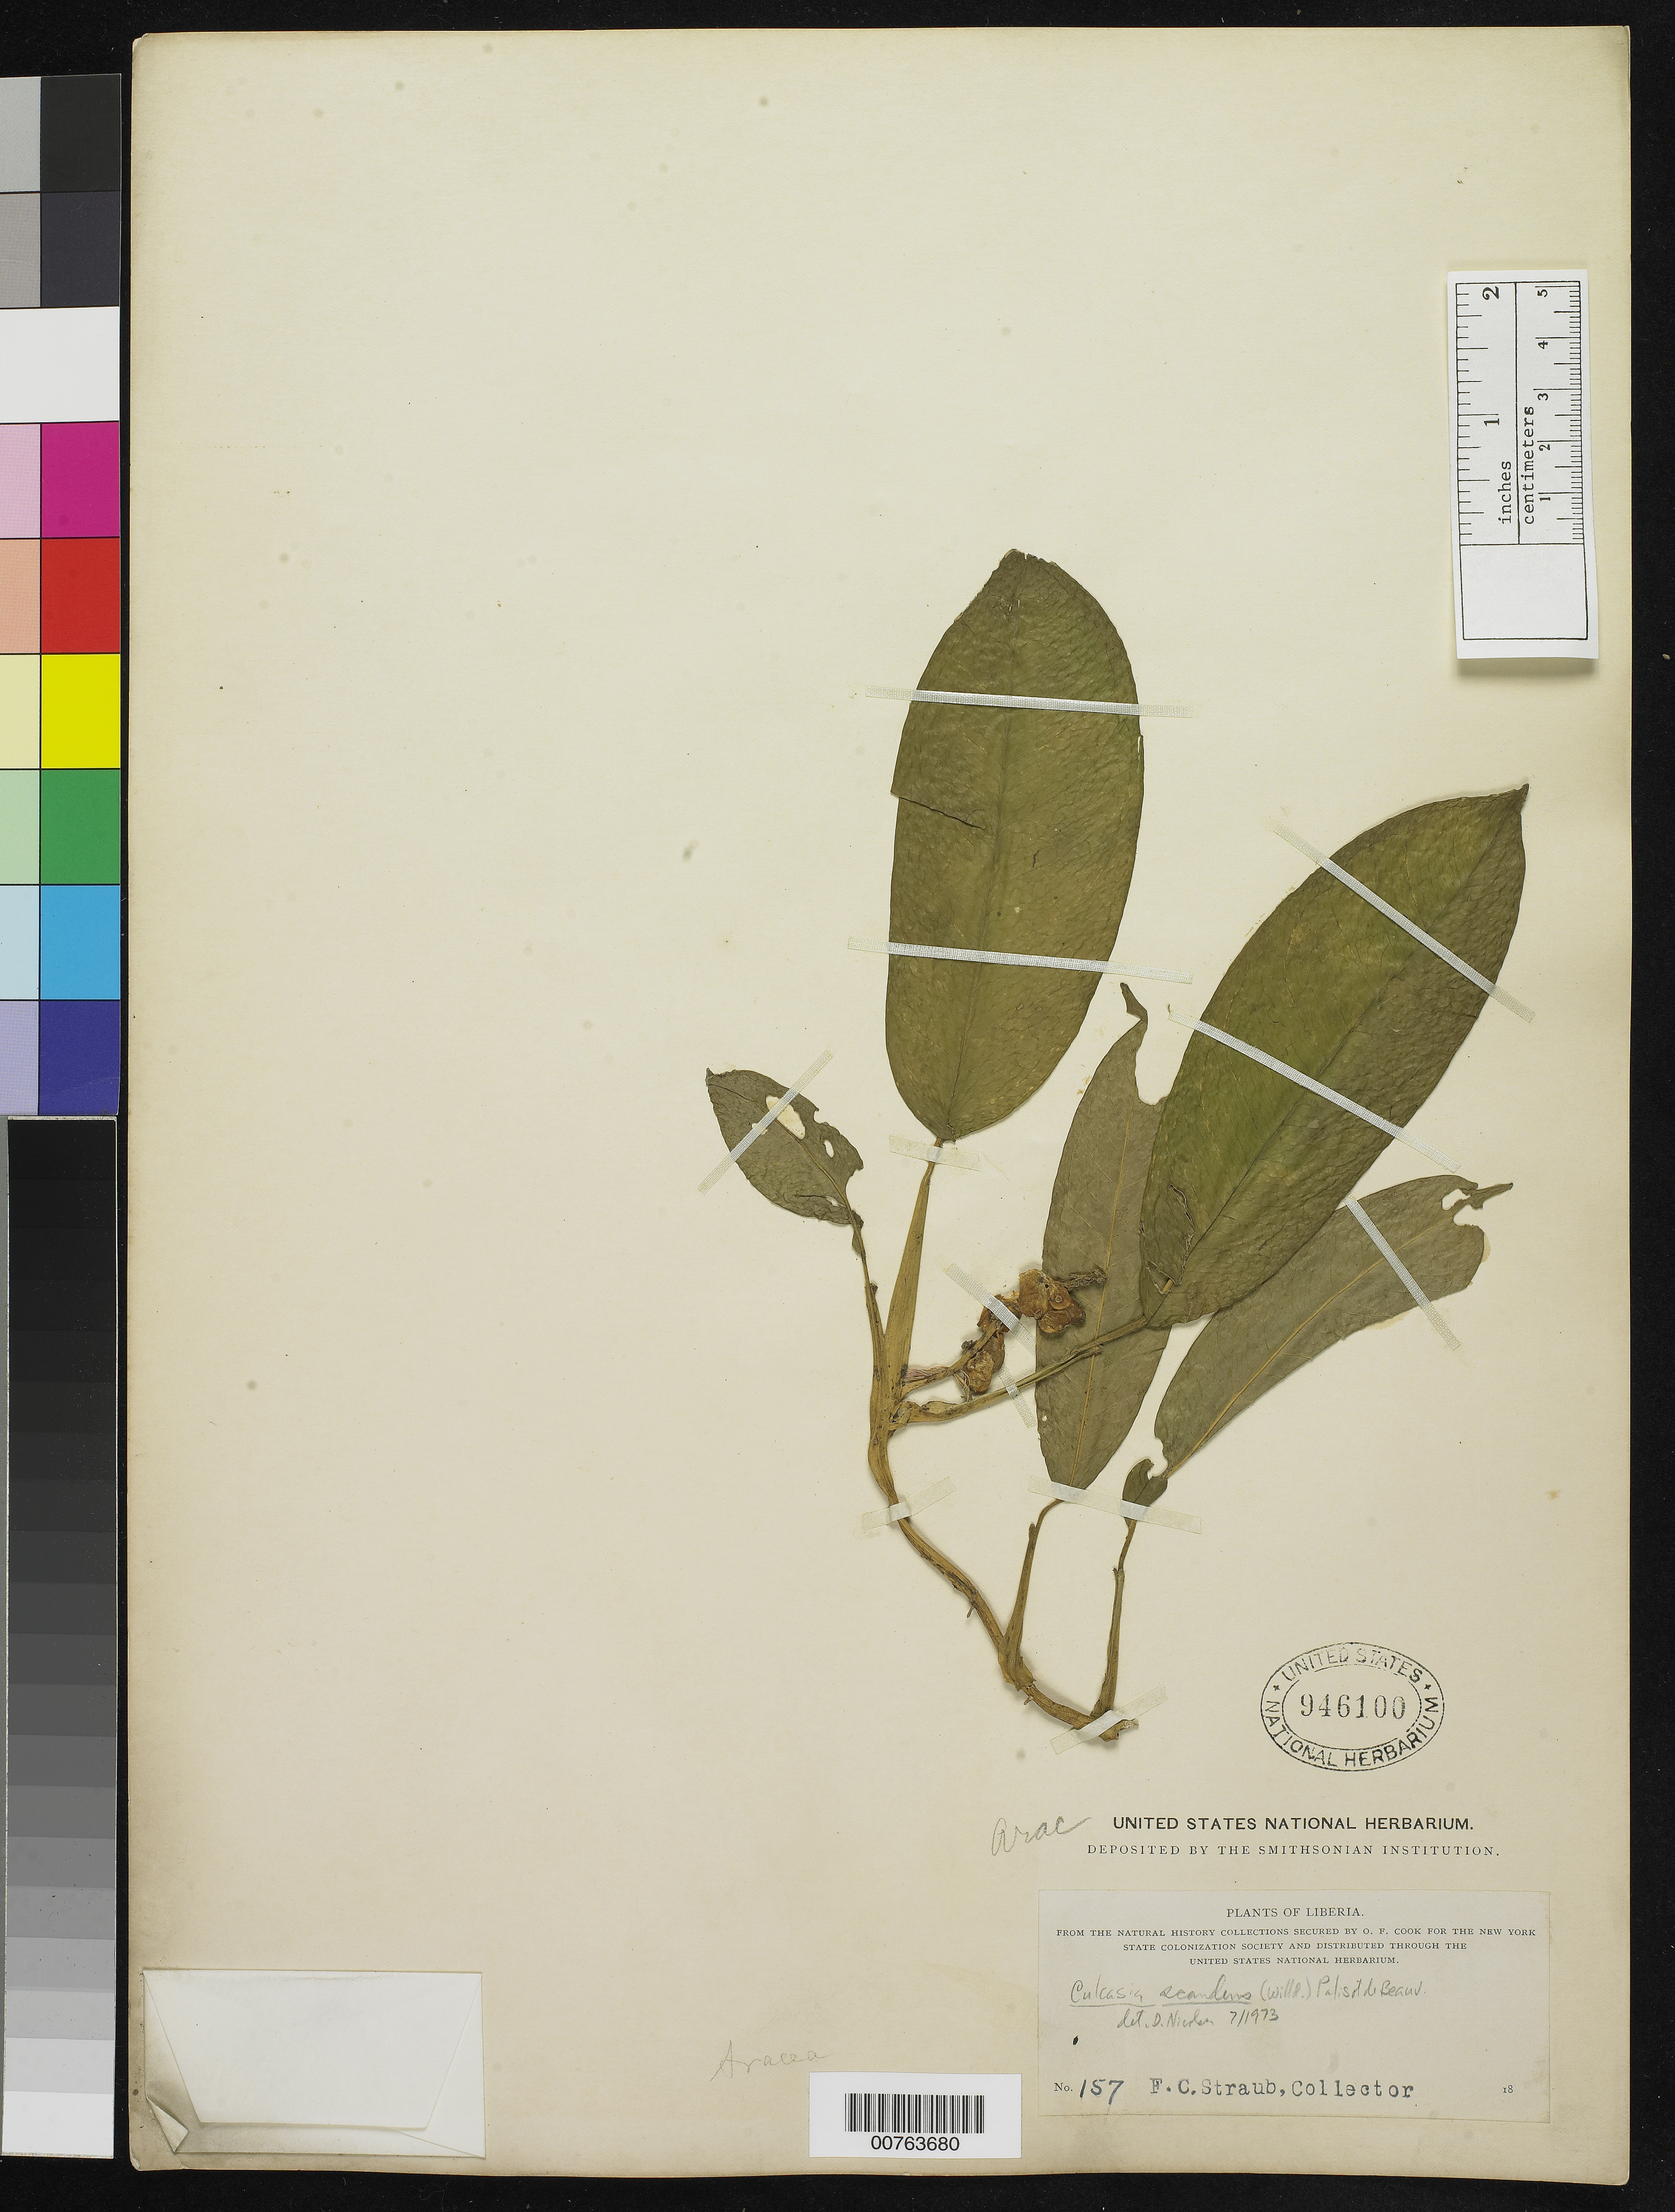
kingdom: Plantae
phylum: Tracheophyta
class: Liliopsida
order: Alismatales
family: Araceae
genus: Culcasia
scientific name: Culcasia scandens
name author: P. Beauv.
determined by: Nicolson, Dan H.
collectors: F. Straub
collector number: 157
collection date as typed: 18--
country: Liberia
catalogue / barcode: US 946100